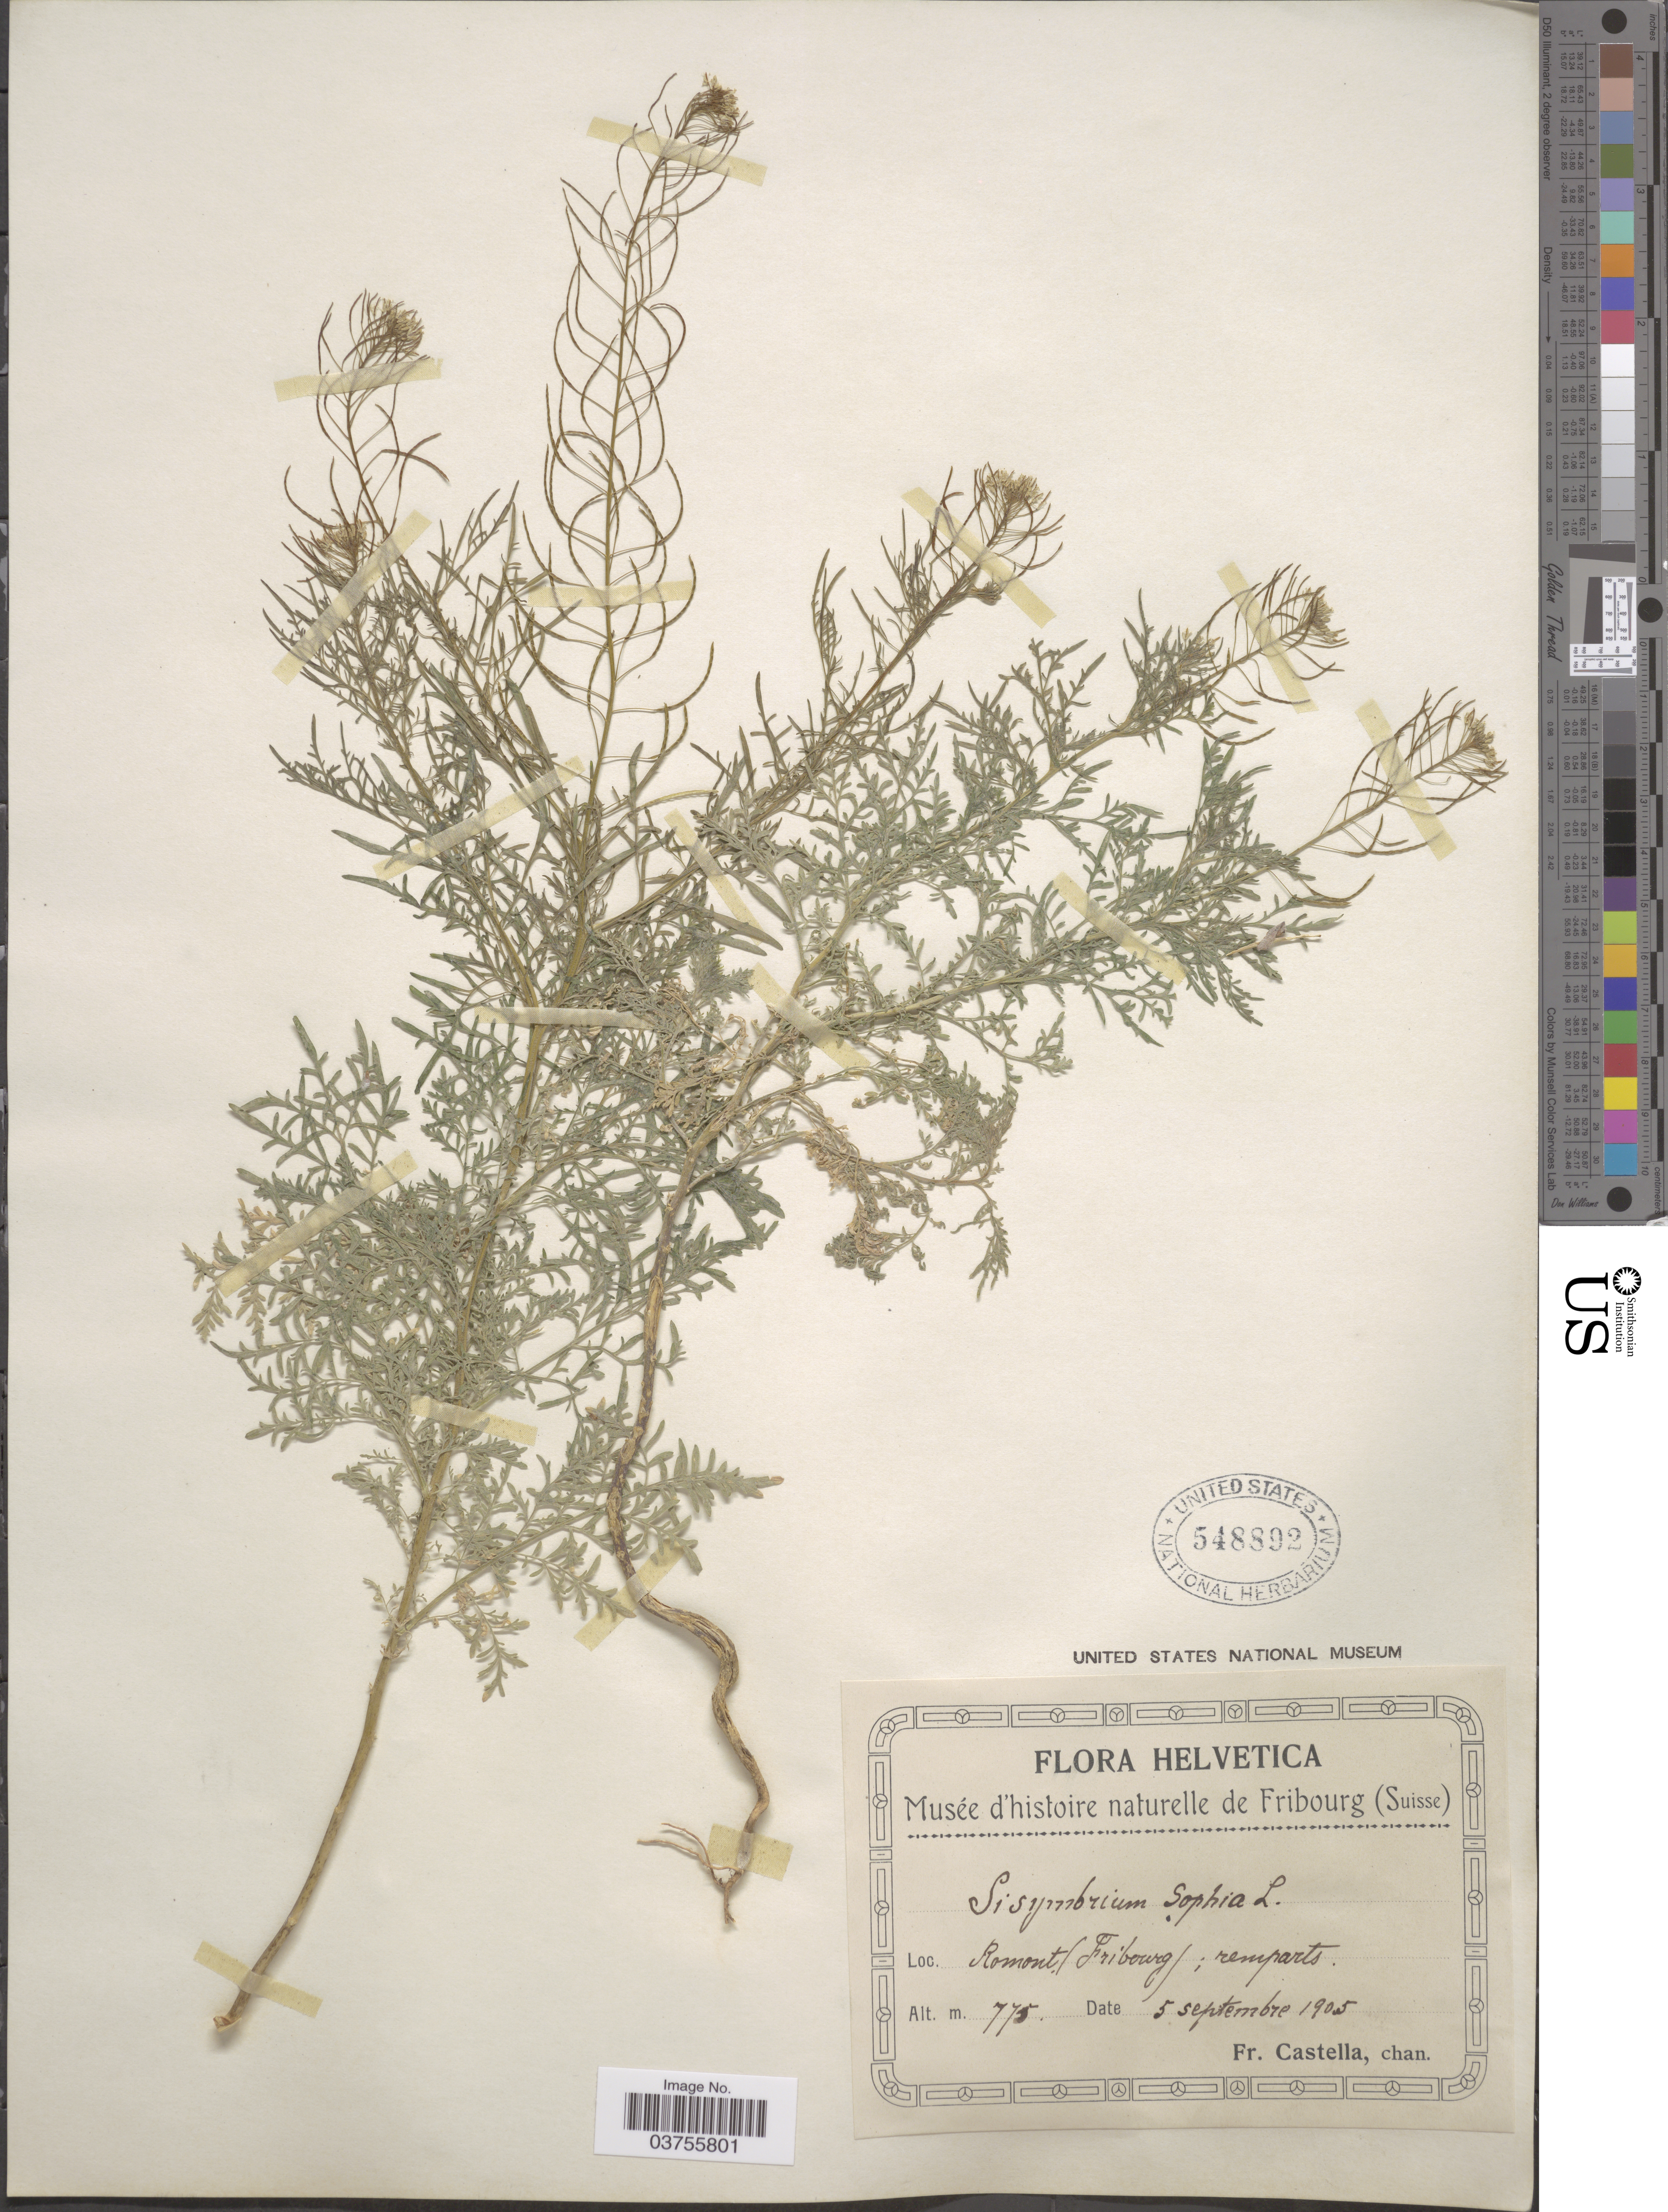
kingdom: Plantae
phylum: Tracheophyta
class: Magnoliopsida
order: Brassicales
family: Brassicaceae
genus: Sophia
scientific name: Sophia sophia (L.) Britton nom. illeg. (tautonym)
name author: (L.) Britton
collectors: Fr. Castella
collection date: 1905-09-05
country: Switzerland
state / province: Fribourg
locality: Helvetica. Romont; remparts.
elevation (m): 775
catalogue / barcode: US 548892